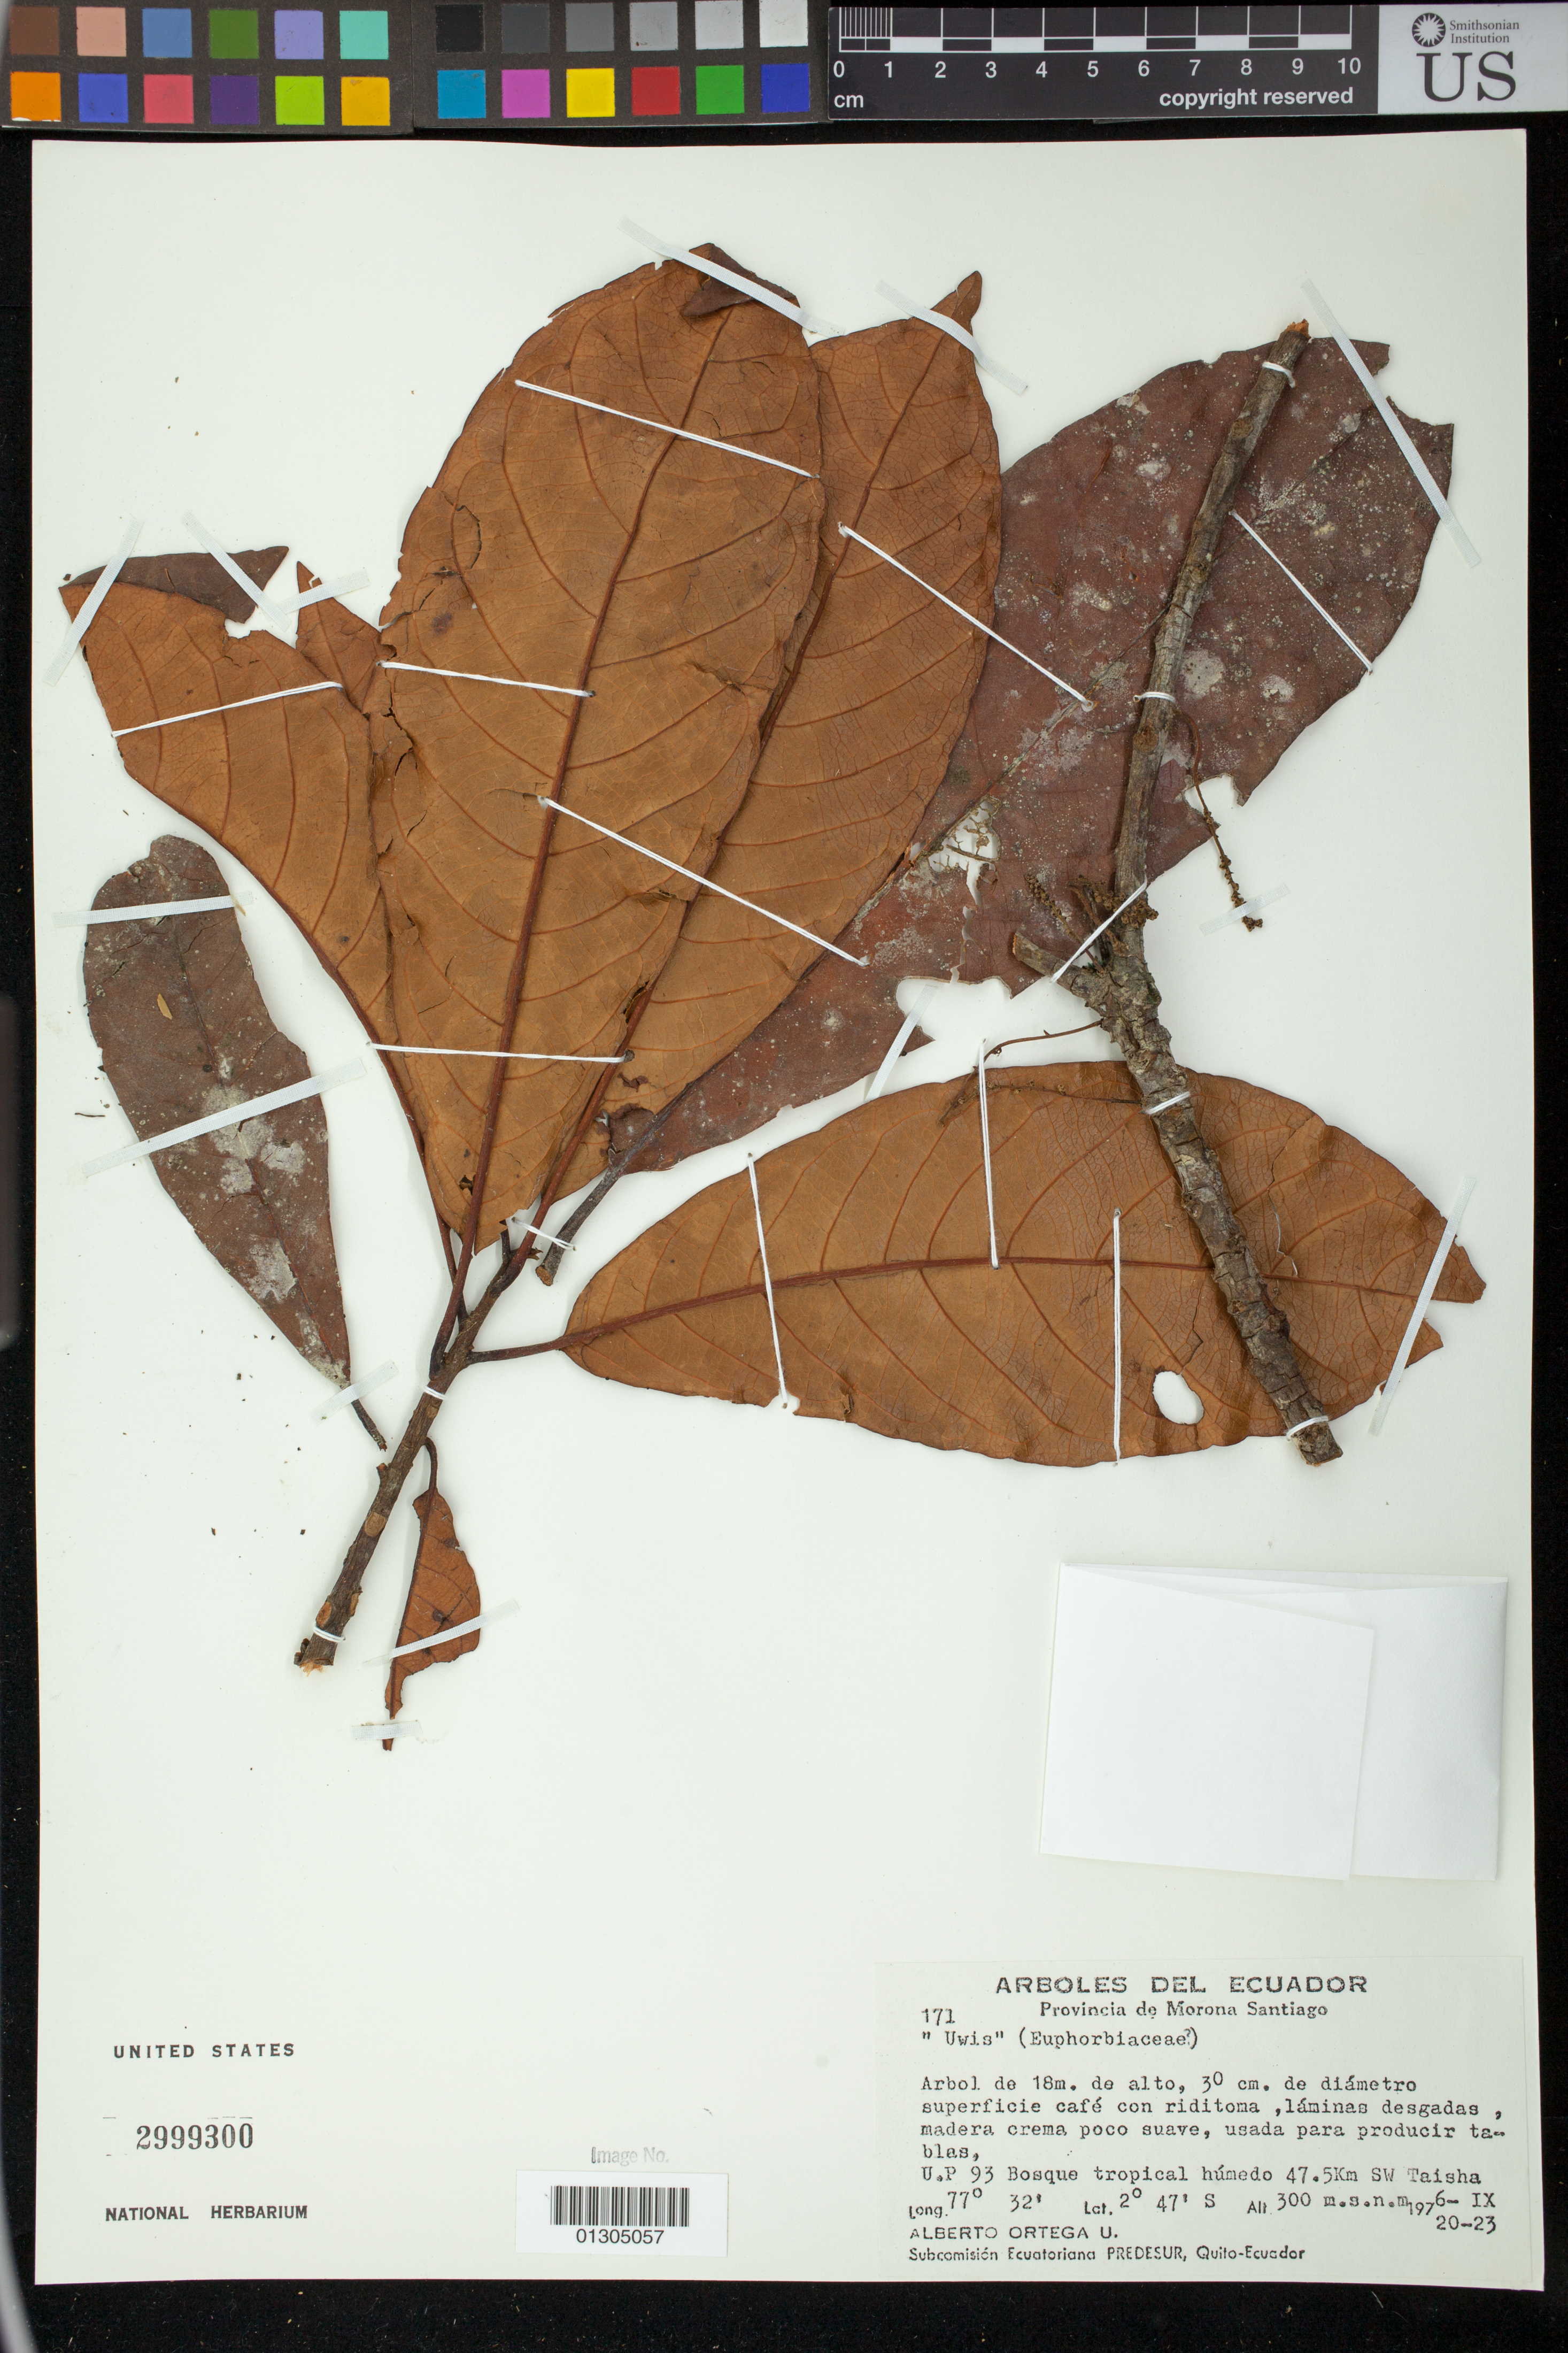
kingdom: Plantae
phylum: Tracheophyta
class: Magnoliopsida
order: Malpighiales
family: Euphorbiaceae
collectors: A. Ortega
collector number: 171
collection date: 1976-04-20/1976-04-23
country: Ecuador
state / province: Morona-Santiago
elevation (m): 300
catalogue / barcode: US 2999300